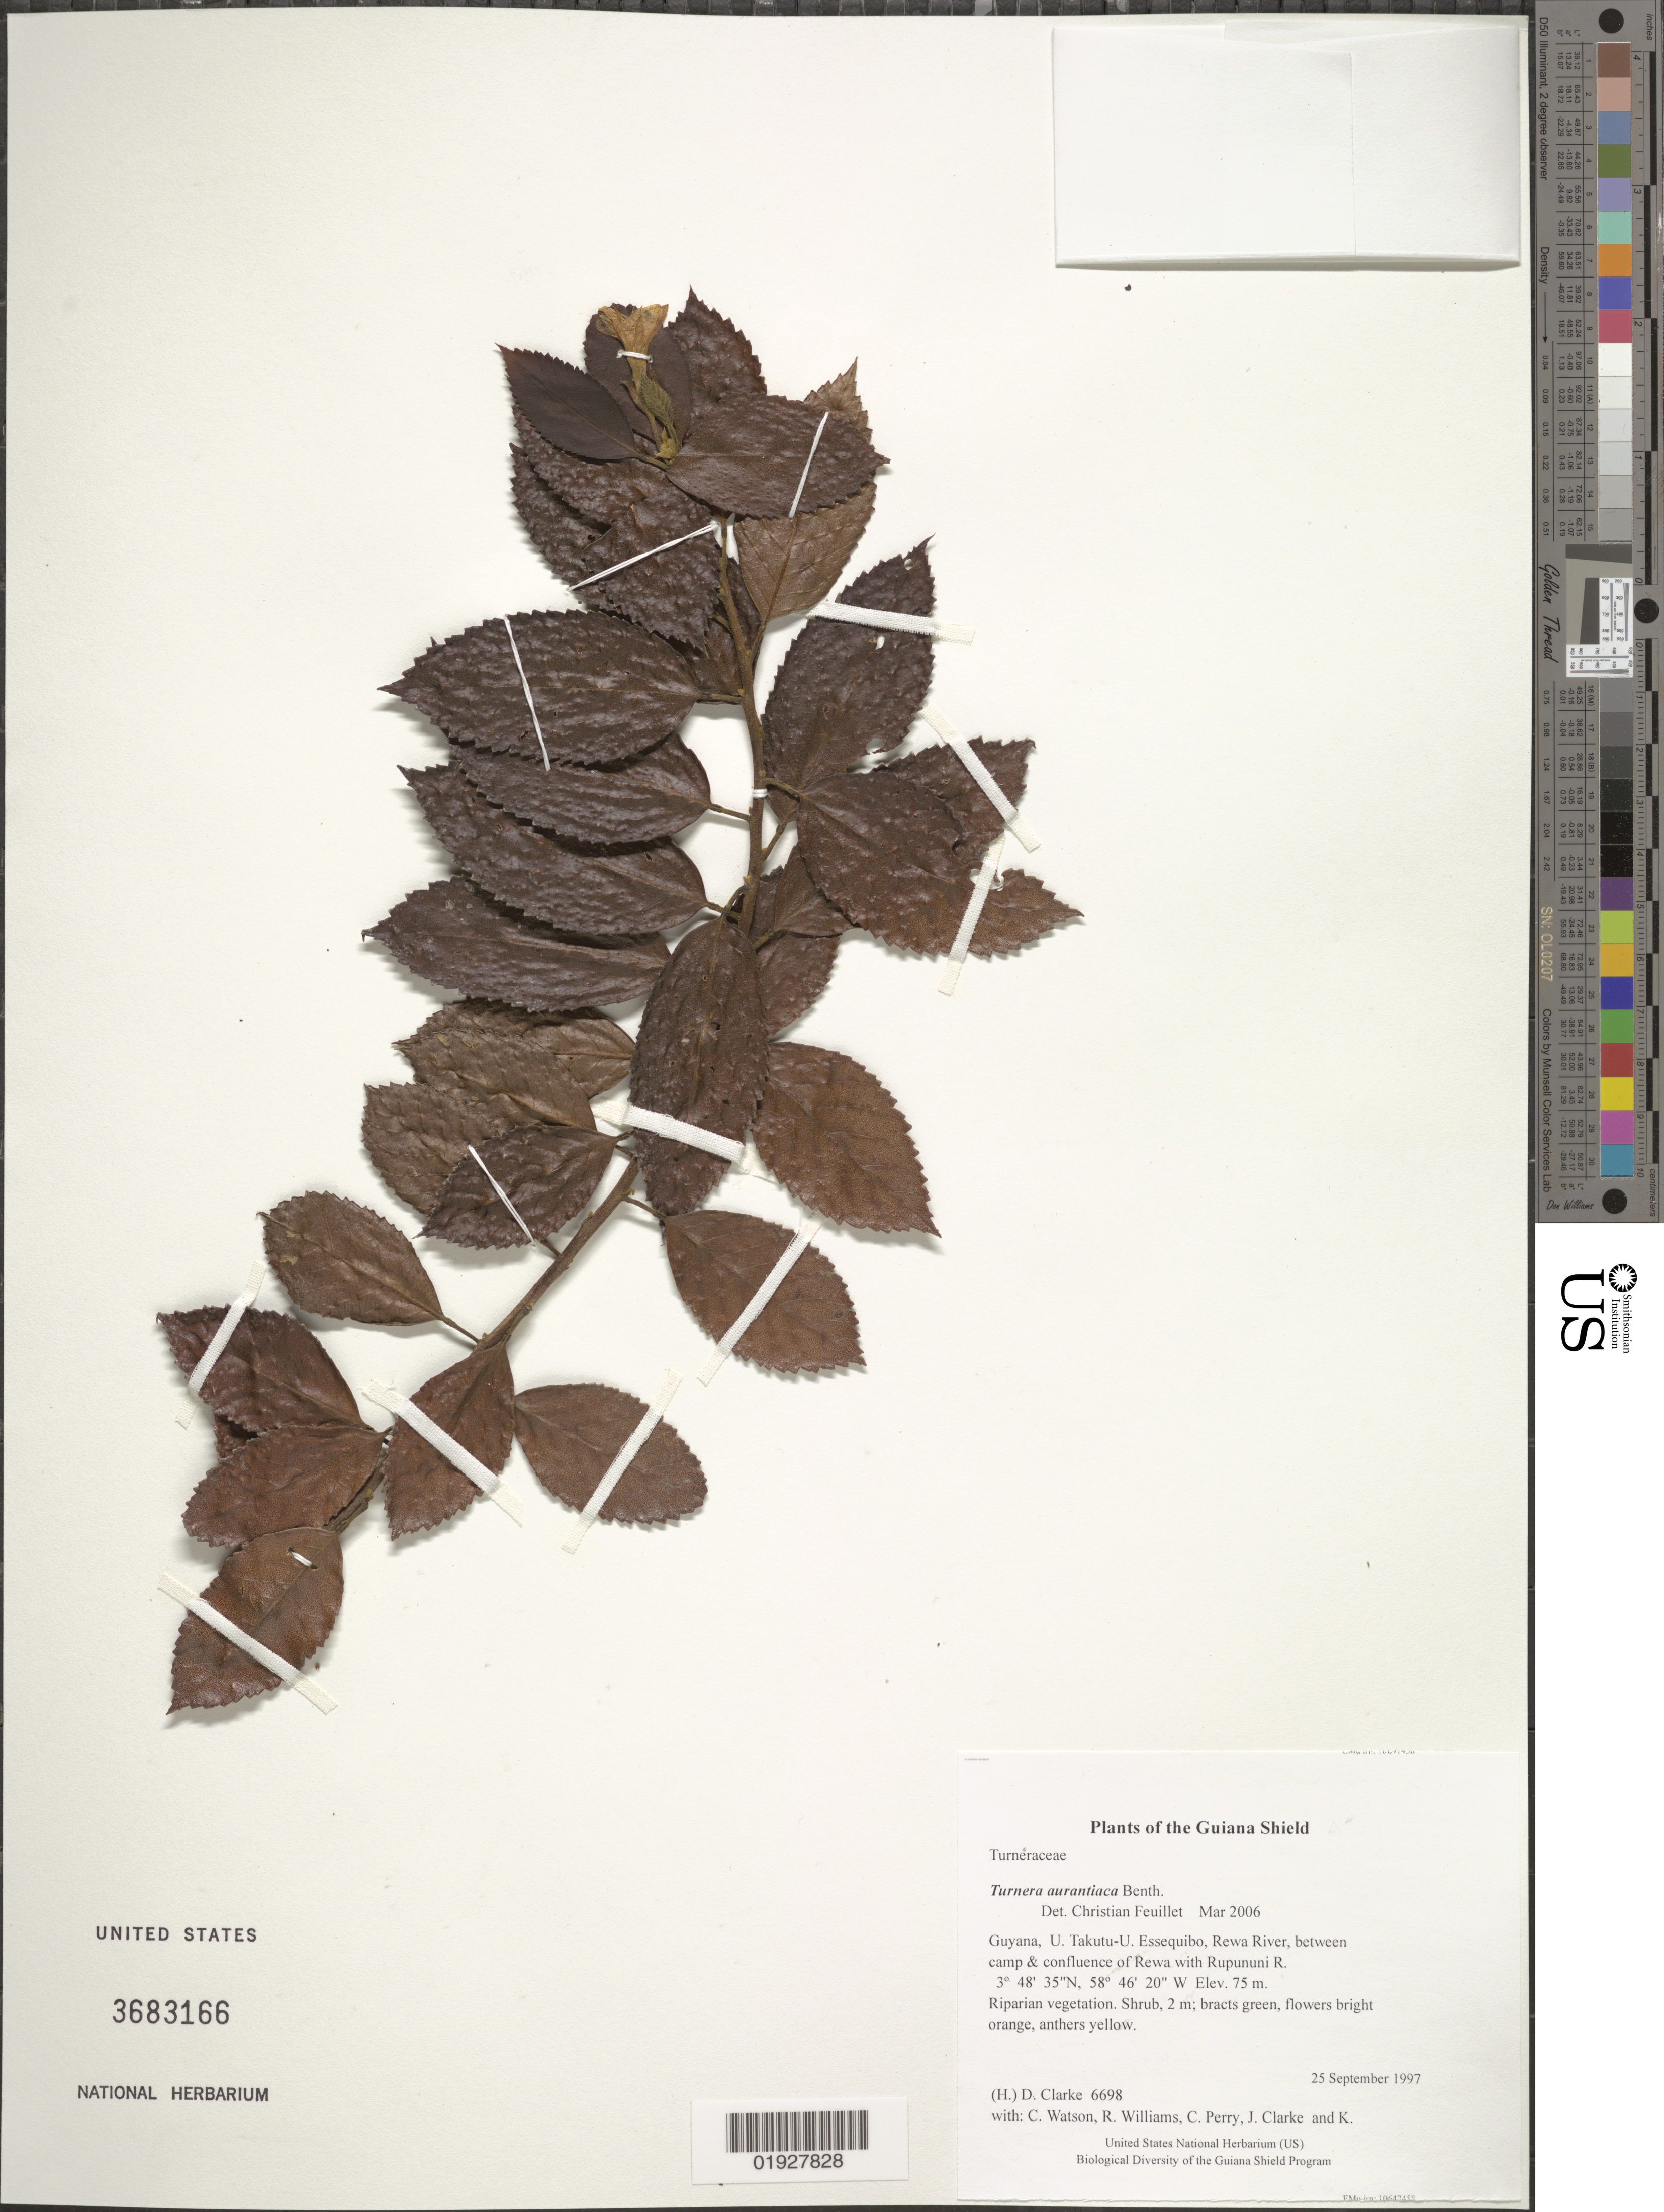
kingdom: Plantae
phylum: Tracheophyta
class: Magnoliopsida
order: Malpighiales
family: Turneraceae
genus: Turnera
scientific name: Turnera aurantiaca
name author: Benth.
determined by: Feuillet, C.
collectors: H. D. Clarke, C. Watson, R. Williams, C. Perry, J. Clarke & K. Hurtubise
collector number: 6698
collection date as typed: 25 September 1997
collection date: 1997-09-25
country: Guyana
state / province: U. Takutu-U. Essequibo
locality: Rewa River, between camp & confluence of Rewa with Rupununi R.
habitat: Riparian vegetation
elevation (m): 75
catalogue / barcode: US 3683166